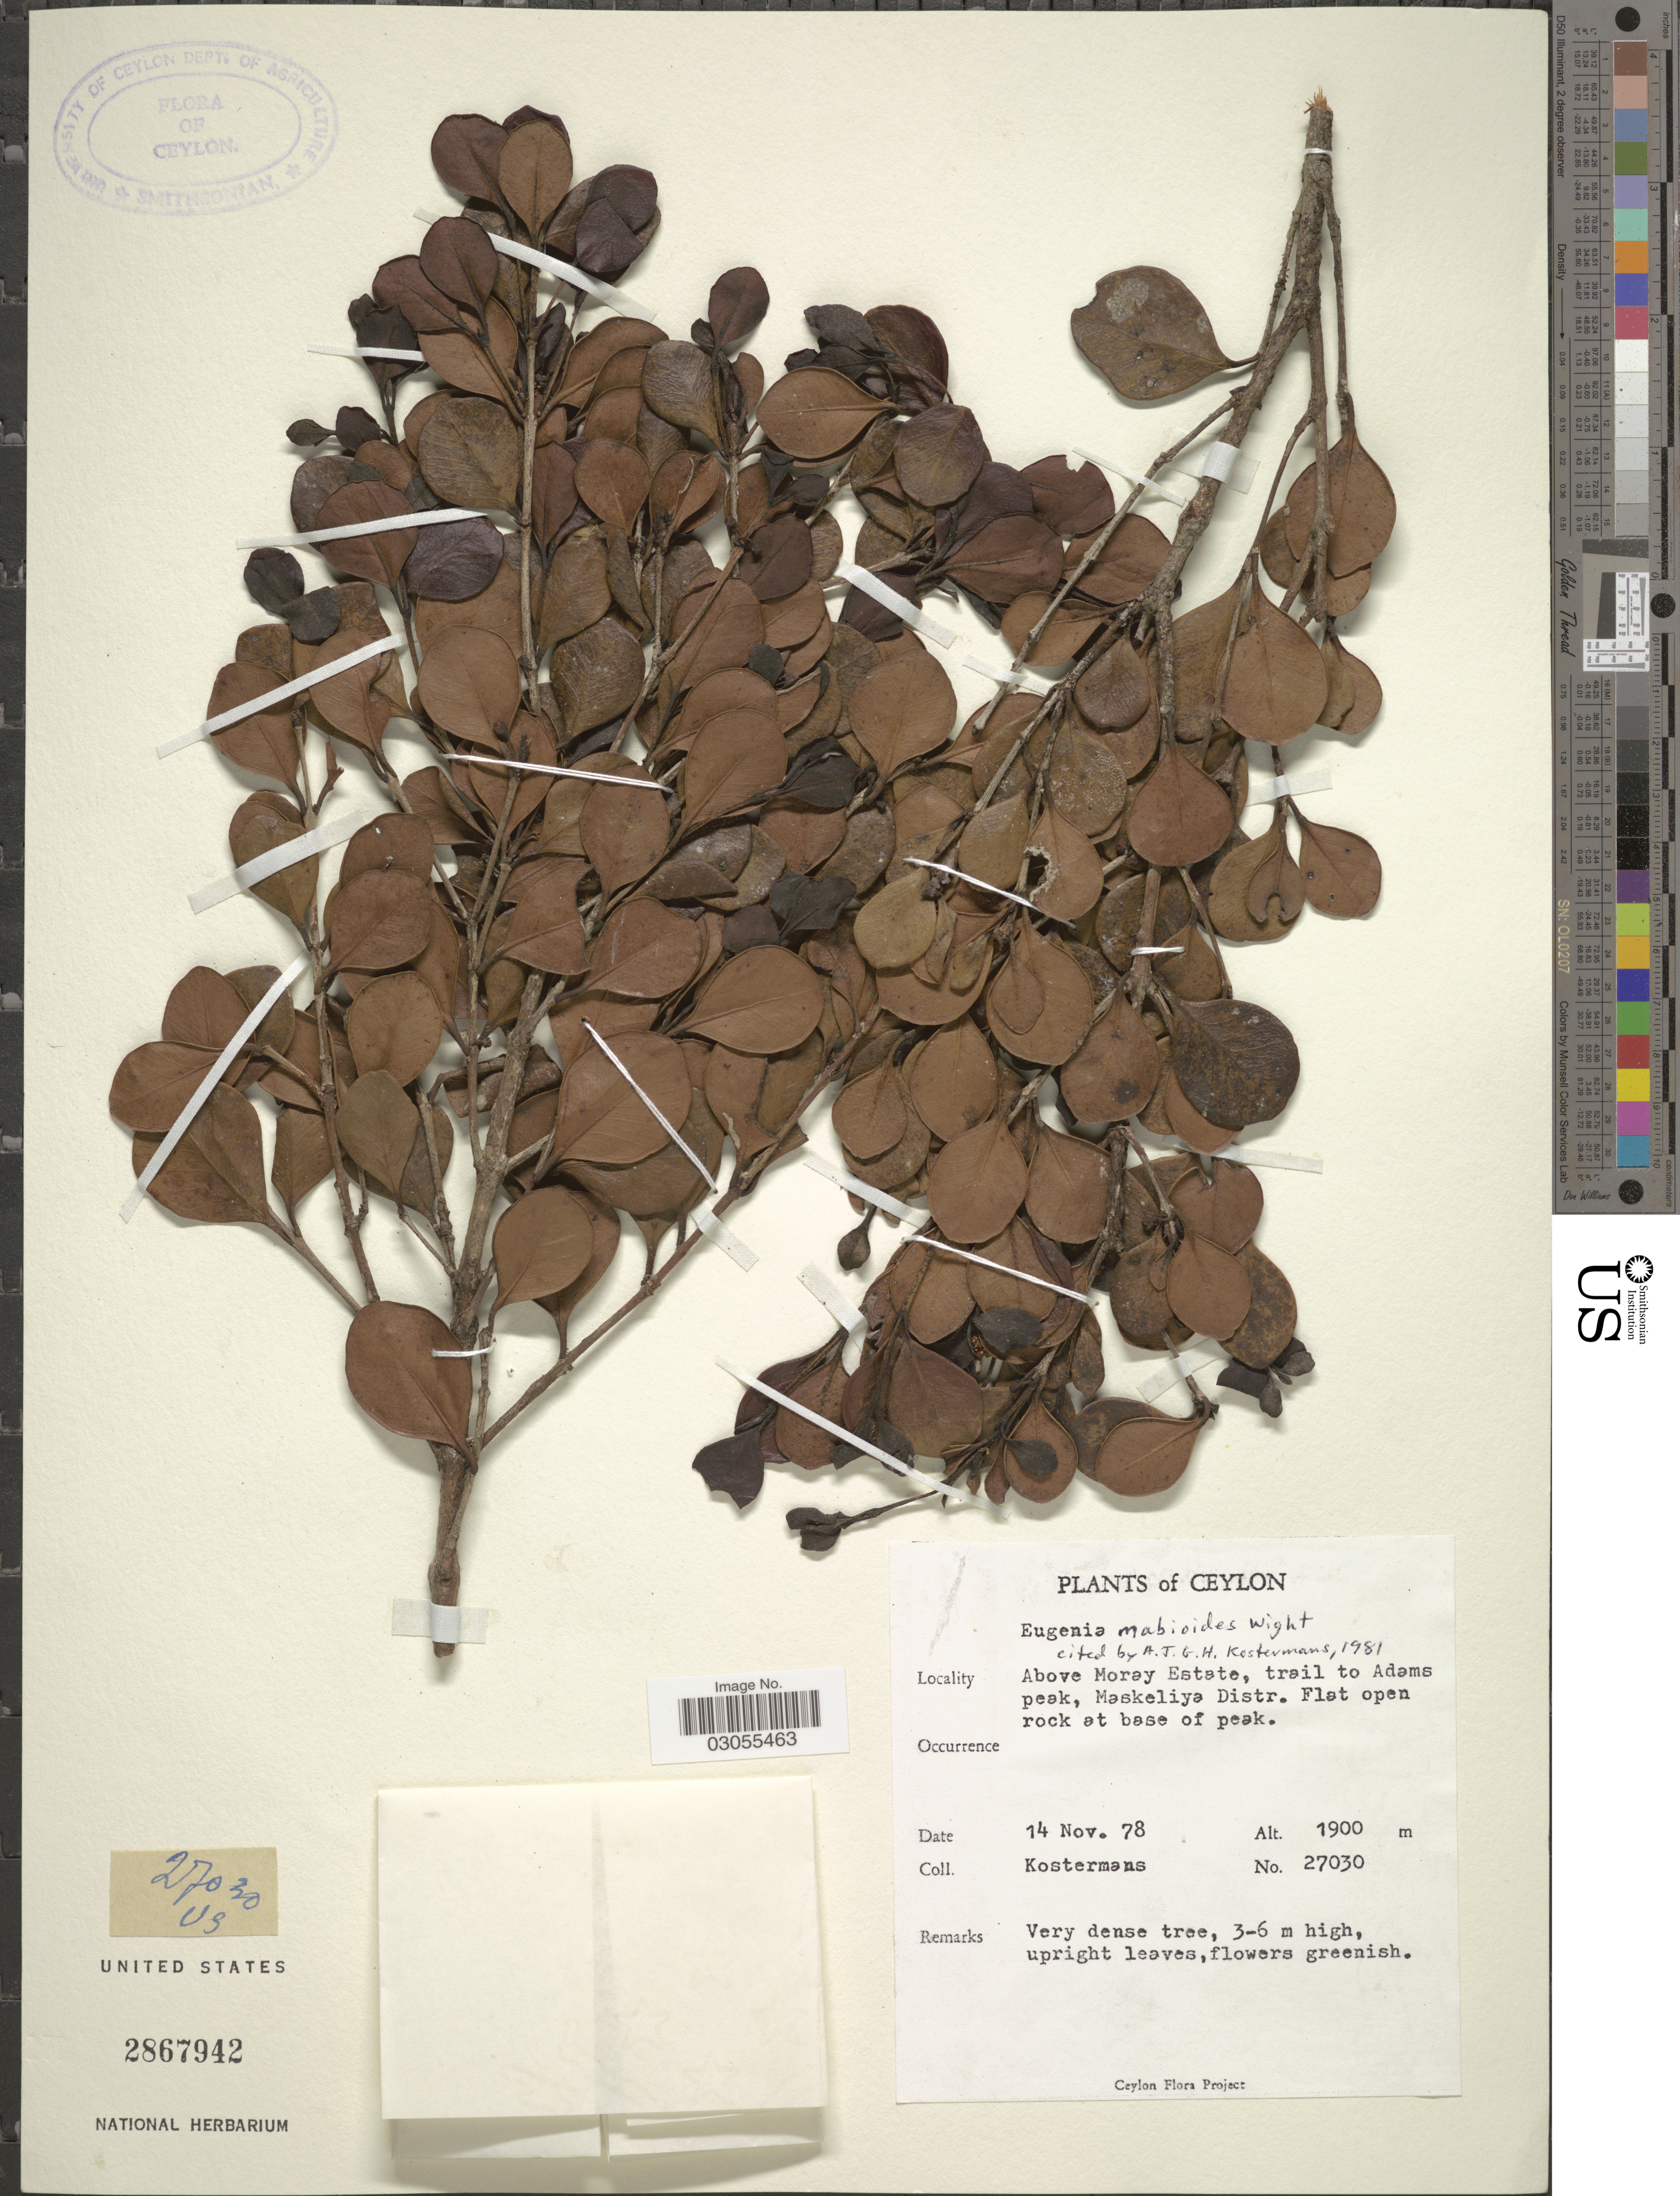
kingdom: Plantae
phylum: Tracheophyta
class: Magnoliopsida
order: Myrtales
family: Myrtaceae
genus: Eugenia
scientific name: Eugenia mabaeoides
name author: Wight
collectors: Kostermans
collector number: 27030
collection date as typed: Transcribed d/m/y: 14/11/78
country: Sri Lanka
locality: Ceylon. Above Moray Estate, trail to Adams peak, Maskeliya Distr.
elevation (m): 1900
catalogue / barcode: US 2867942